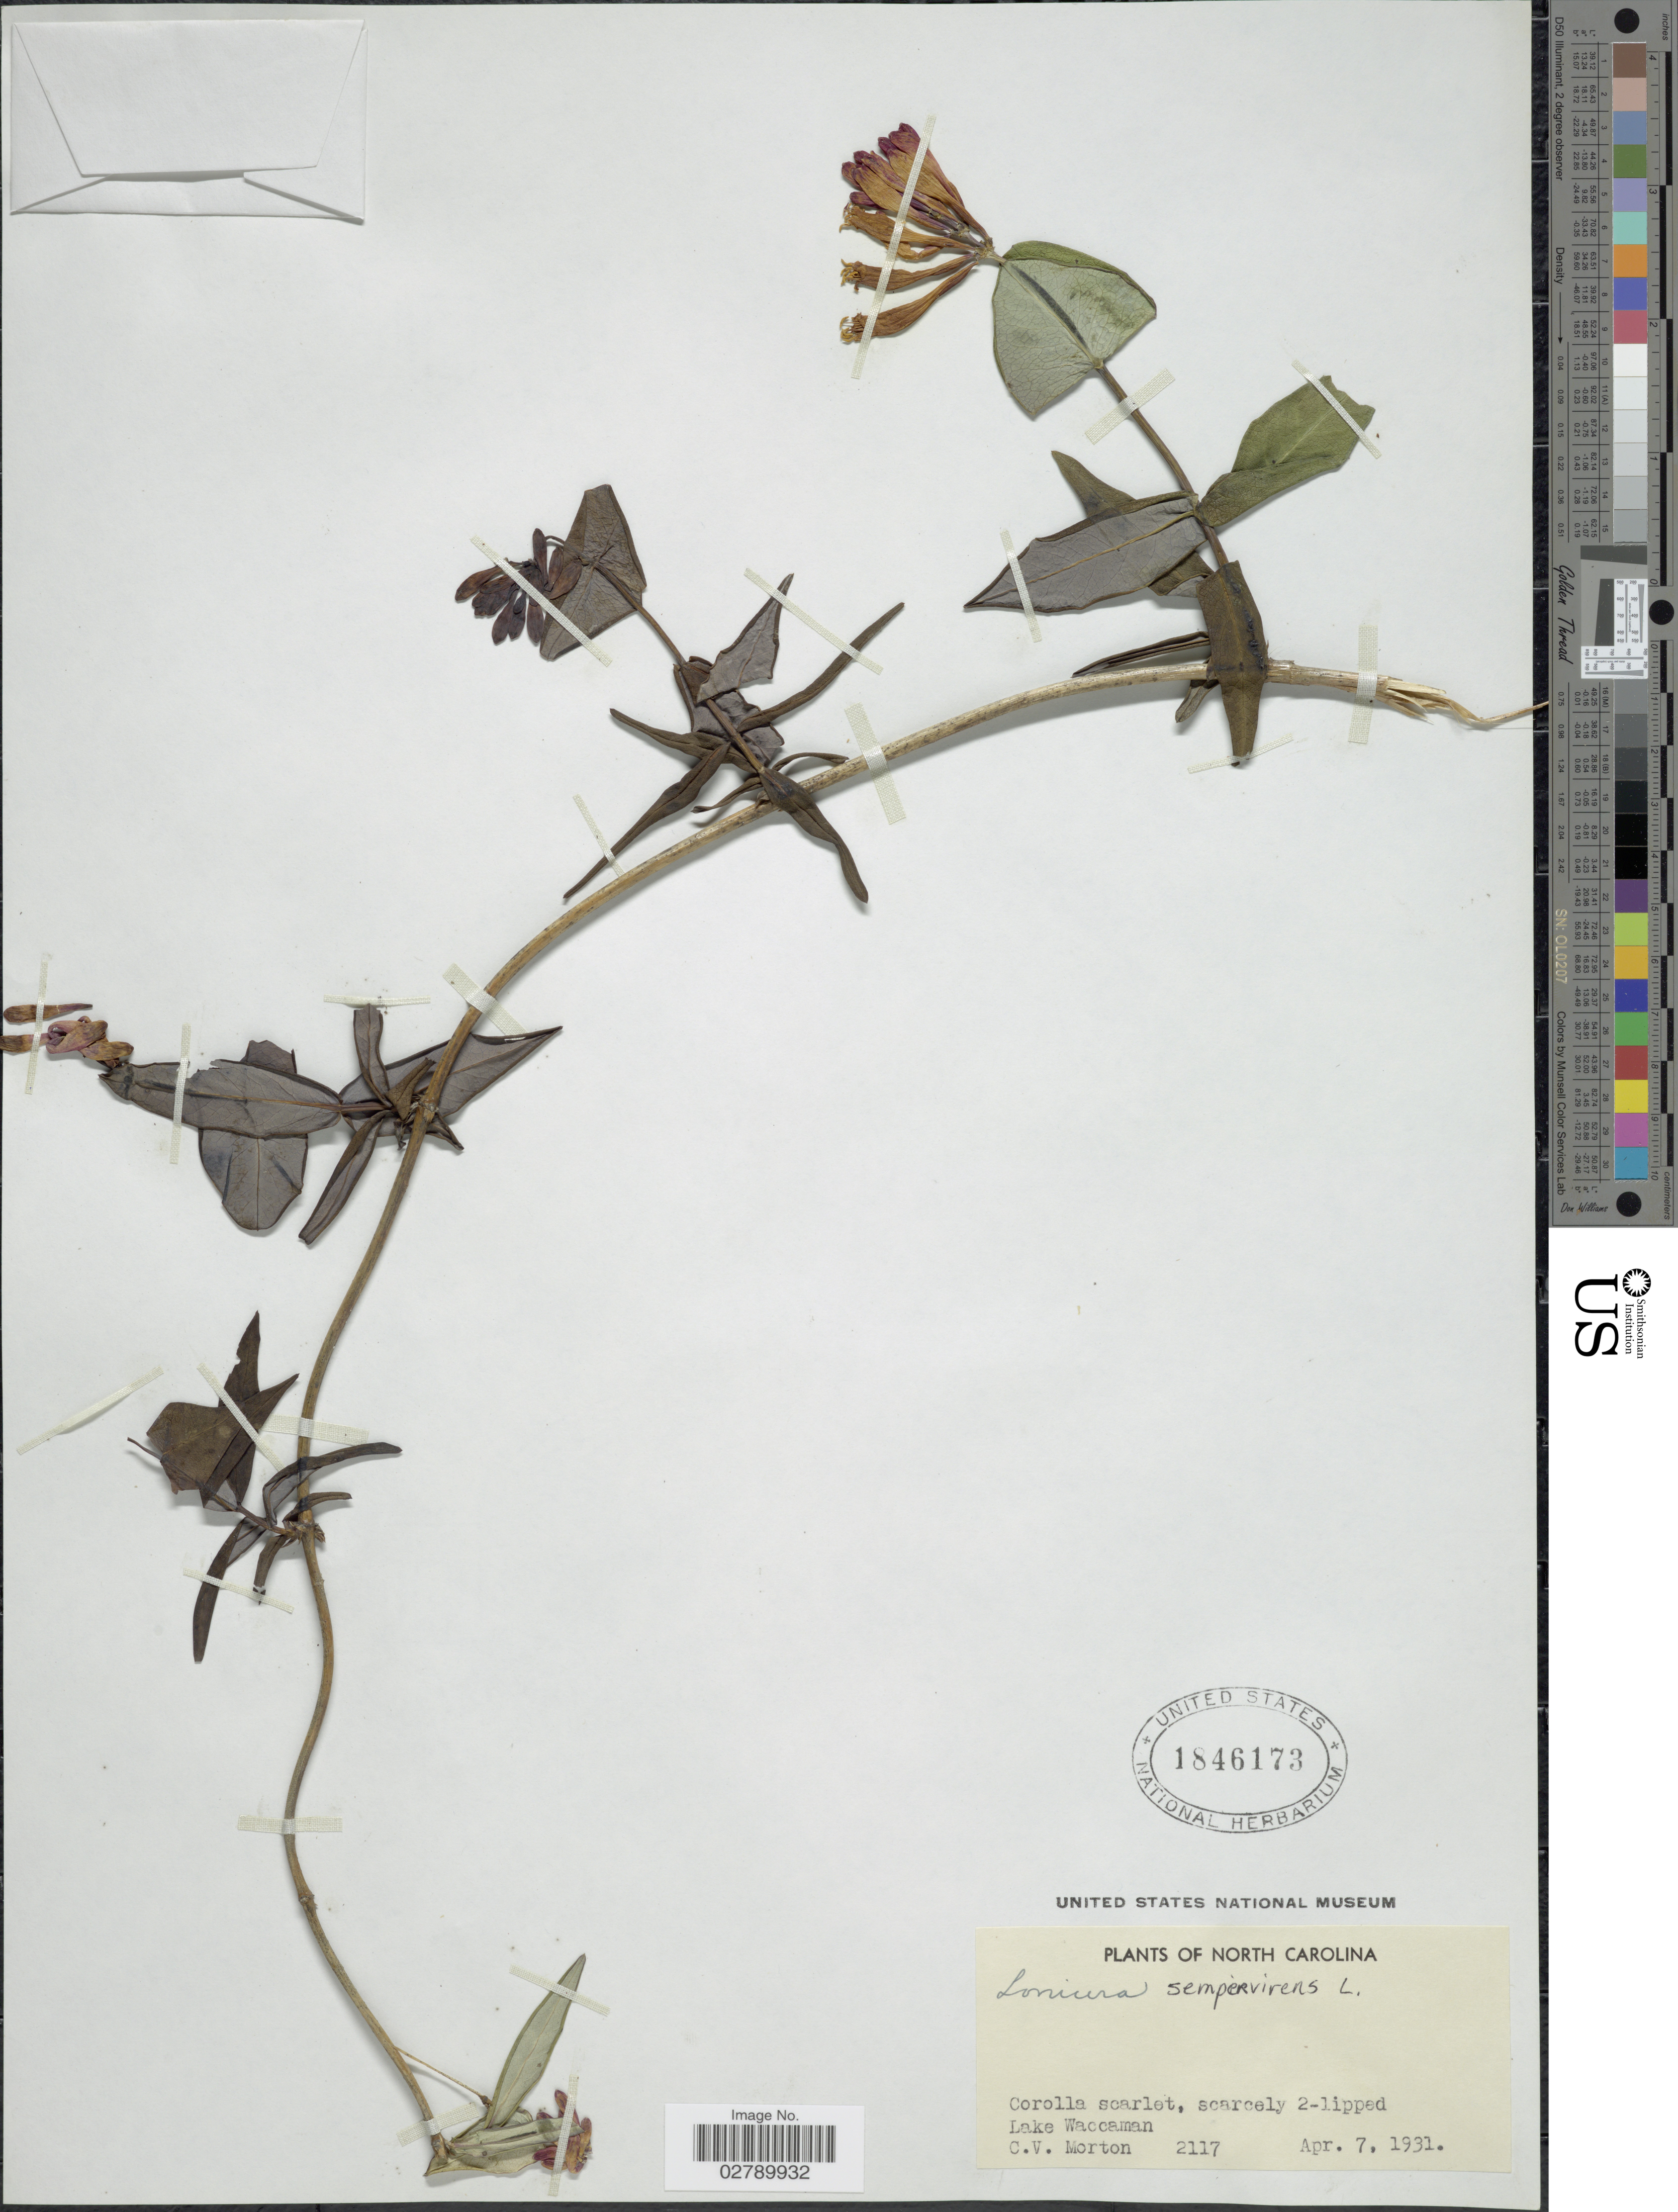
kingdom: Plantae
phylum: Tracheophyta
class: Magnoliopsida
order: Dipsacales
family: Caprifoliaceae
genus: Lonicera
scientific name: Lonicera sempervirens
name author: L.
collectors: C. V. Morton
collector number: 2117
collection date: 1931-04-07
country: United States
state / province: North Carolina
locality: Lake Waccaman.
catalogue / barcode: US 1846173